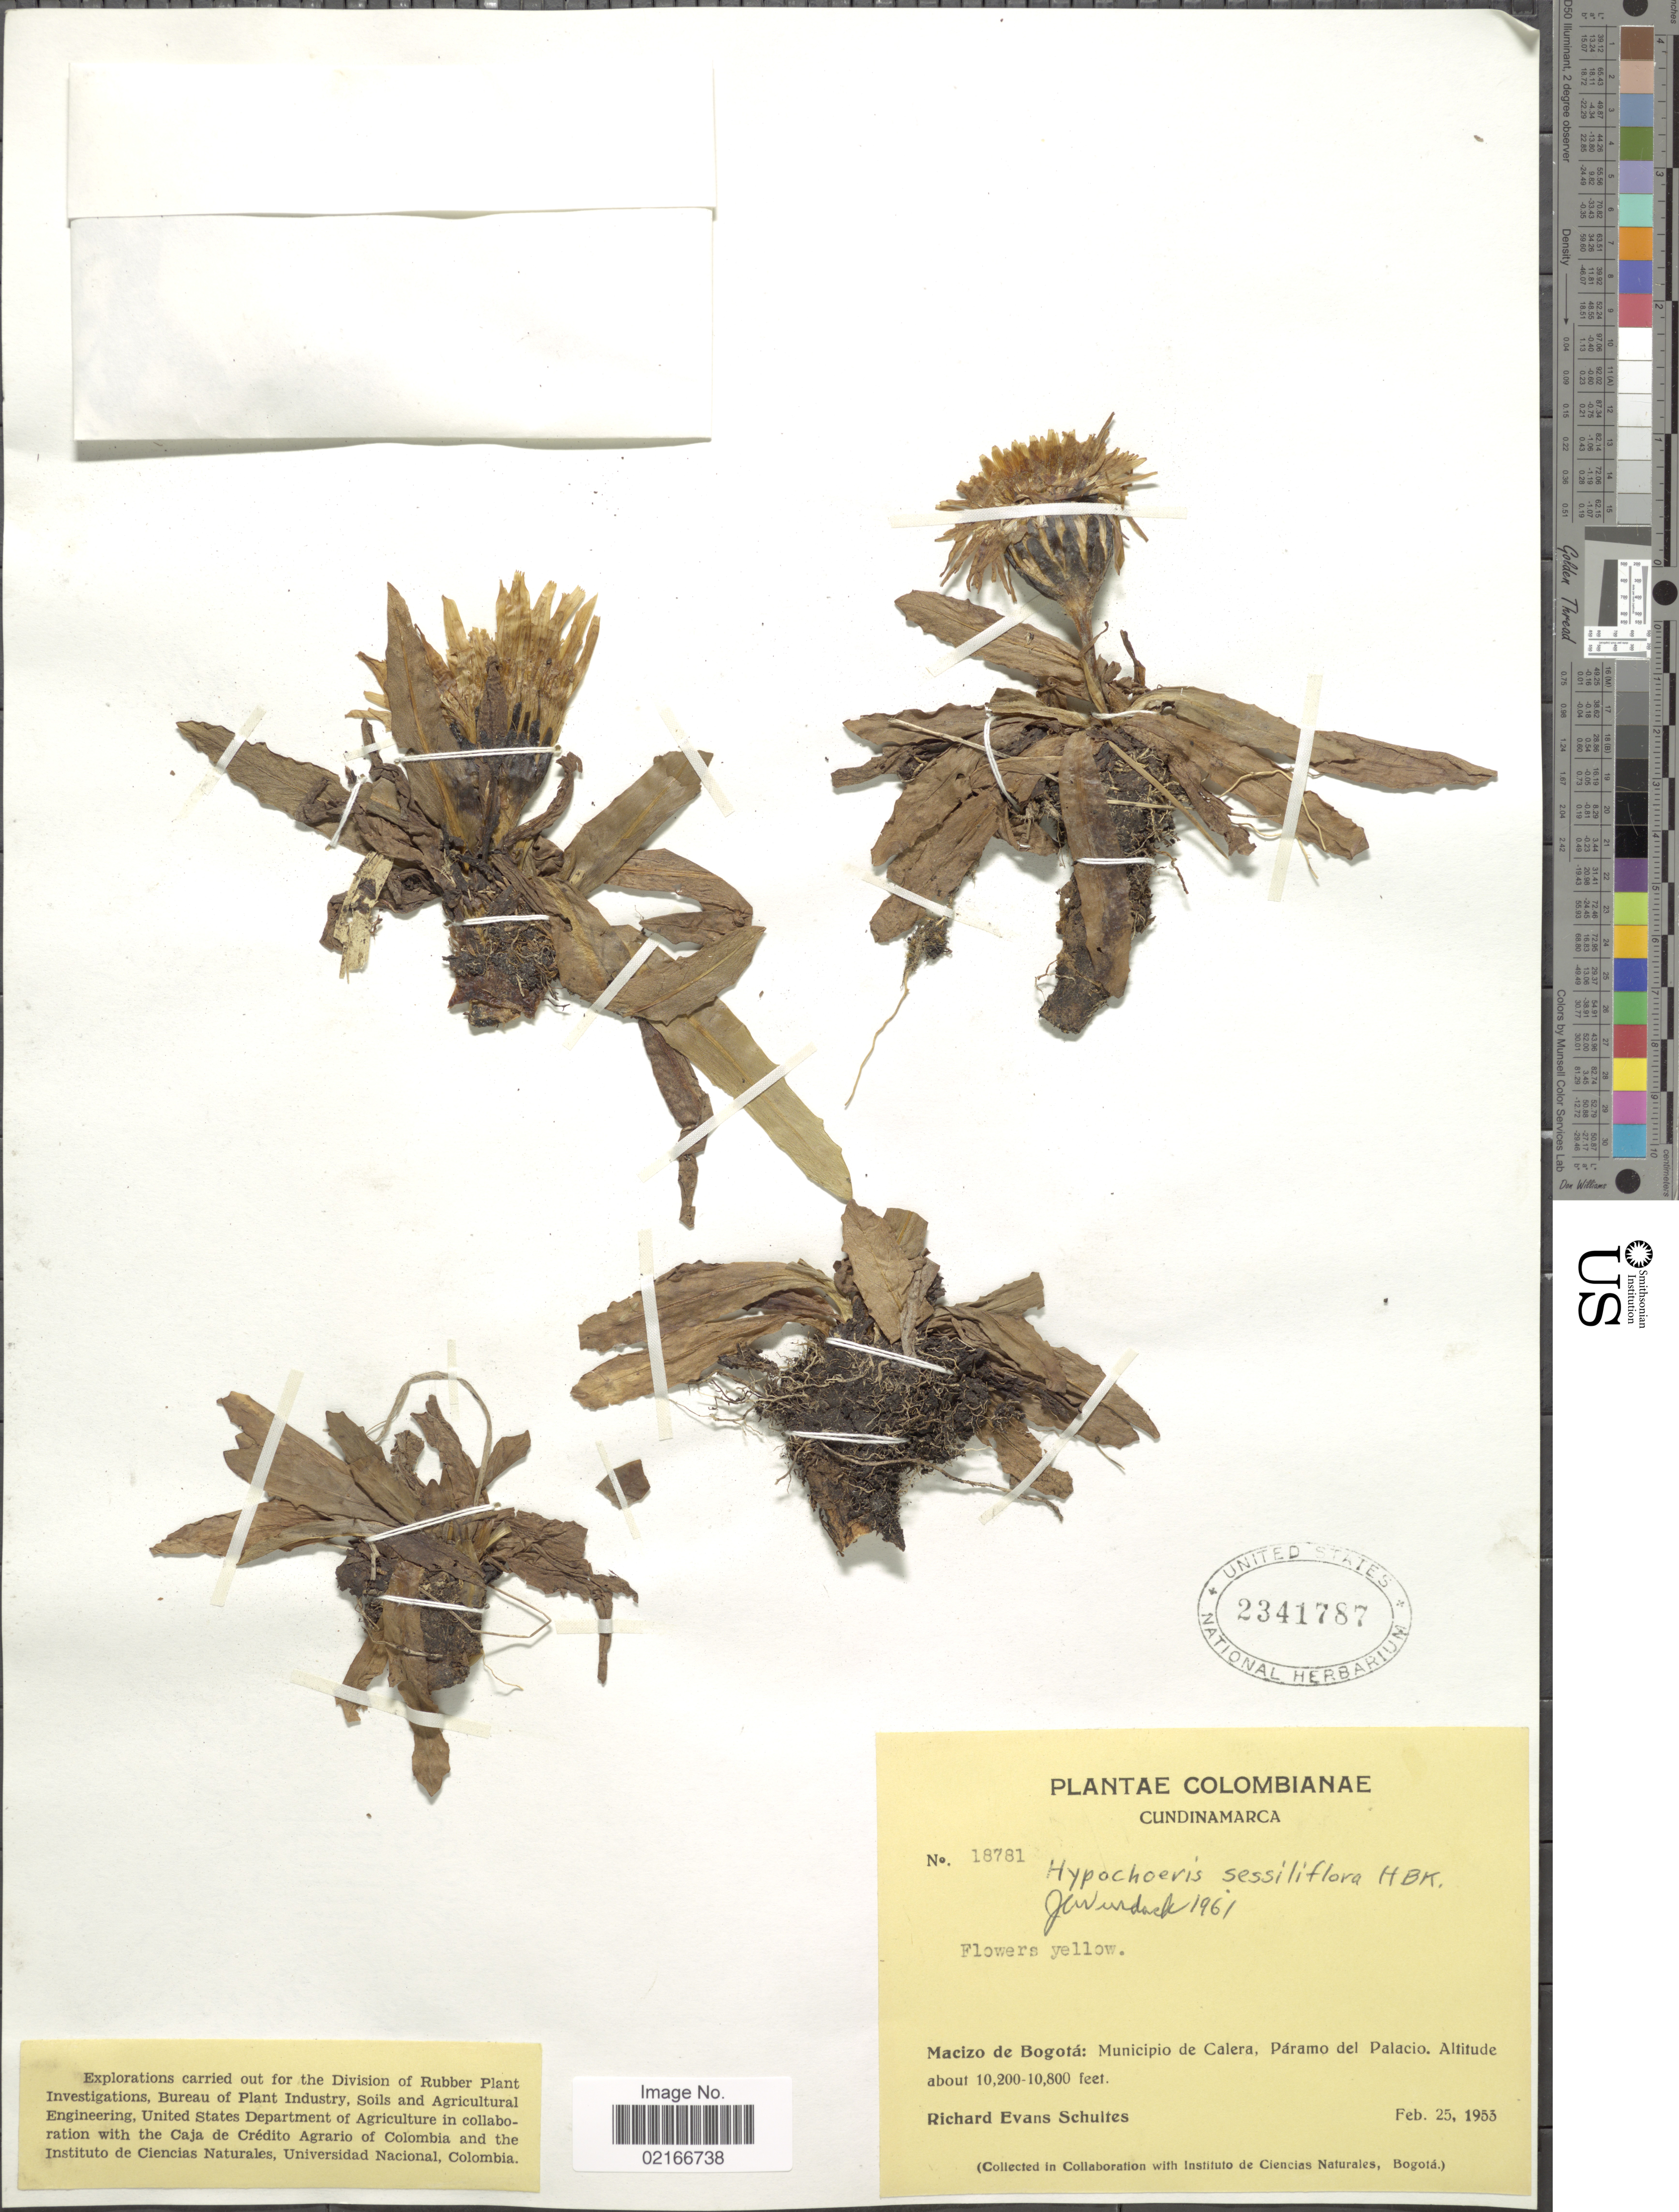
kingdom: Plantae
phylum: Tracheophyta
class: Magnoliopsida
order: Asterales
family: Asteraceae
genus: Hypochaeris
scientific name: Hypochaeris sessiflora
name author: Kunth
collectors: R. E. Schultes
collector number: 18781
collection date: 1953-02-25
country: Colombia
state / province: Cundinamarca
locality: Macizo de Bogotá: Municipio de Calera, Páramo del Palacio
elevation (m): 3109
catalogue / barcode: US 2341787